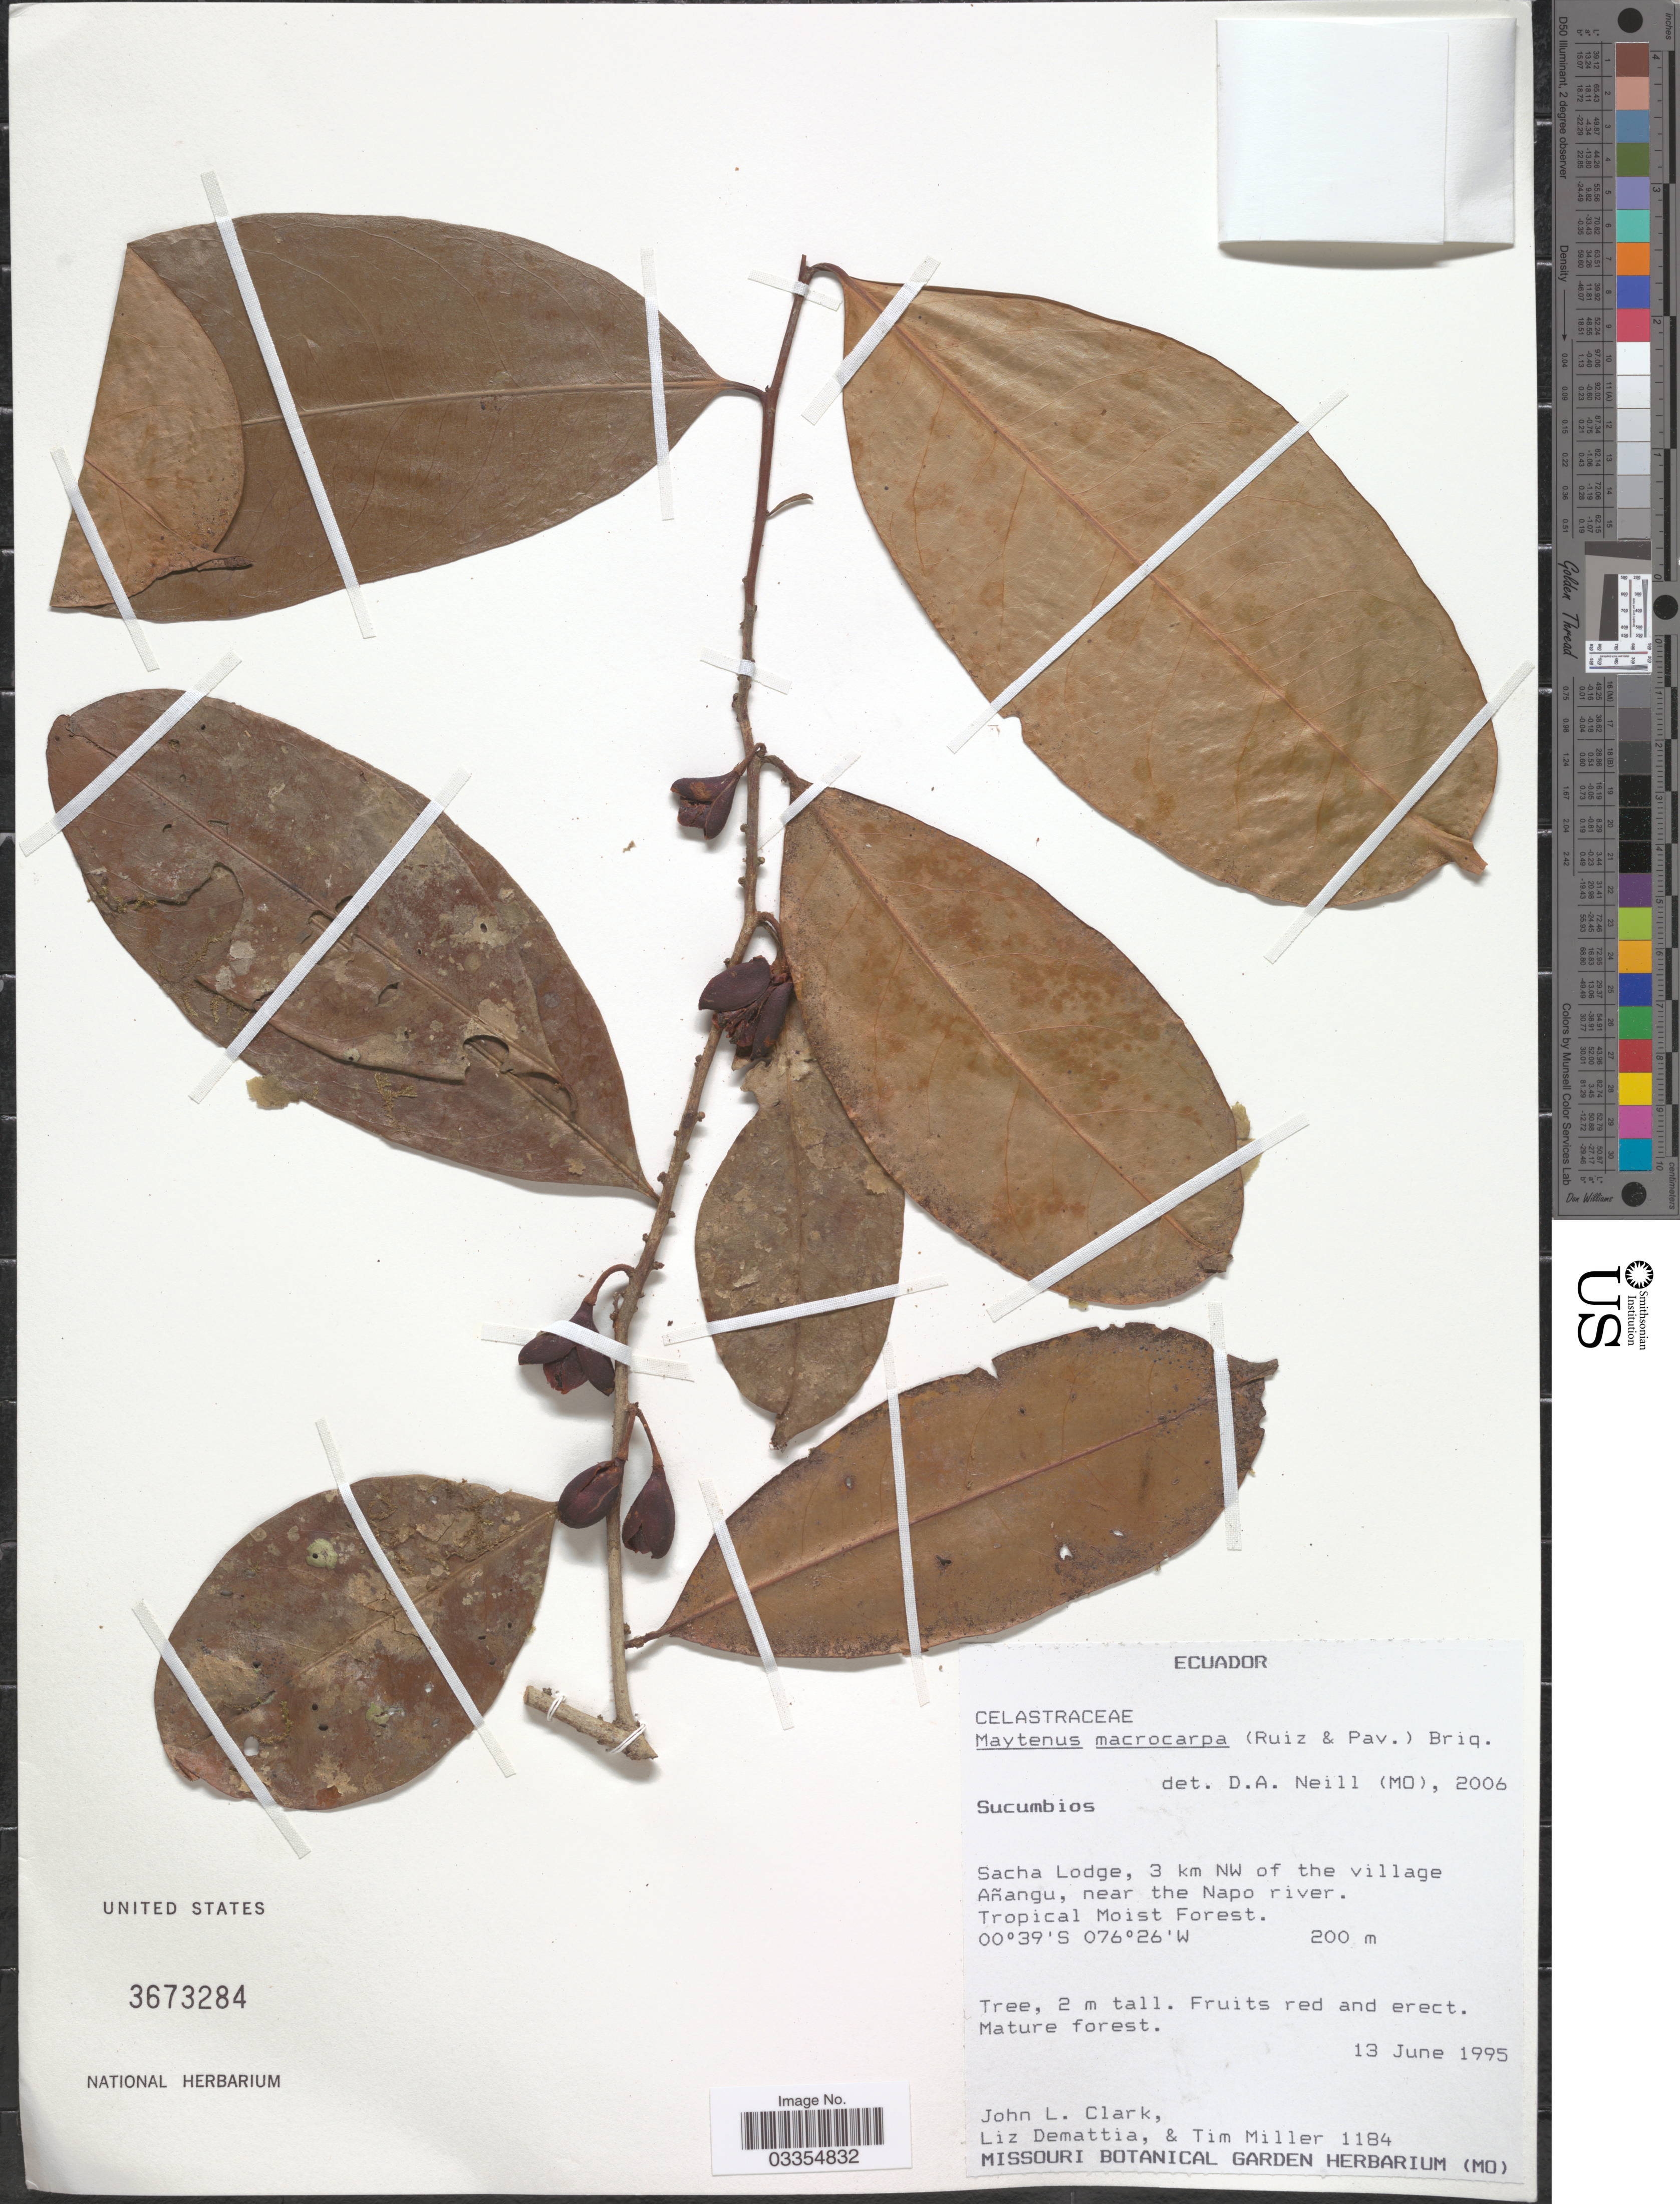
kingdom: Plantae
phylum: Tracheophyta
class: Magnoliopsida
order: Celastrales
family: Celastraceae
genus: Maytenus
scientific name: Maytenus macrocarpa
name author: (Ruiz & Pav.) Briq.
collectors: J. L. Clark, L. Demattia & T. Miller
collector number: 1184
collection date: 1995-06-13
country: Ecuador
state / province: Sucumbíos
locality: Sacha Lodge, 3 km NW of the village Añangu, near the Napo river.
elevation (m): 200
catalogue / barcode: US 3673284